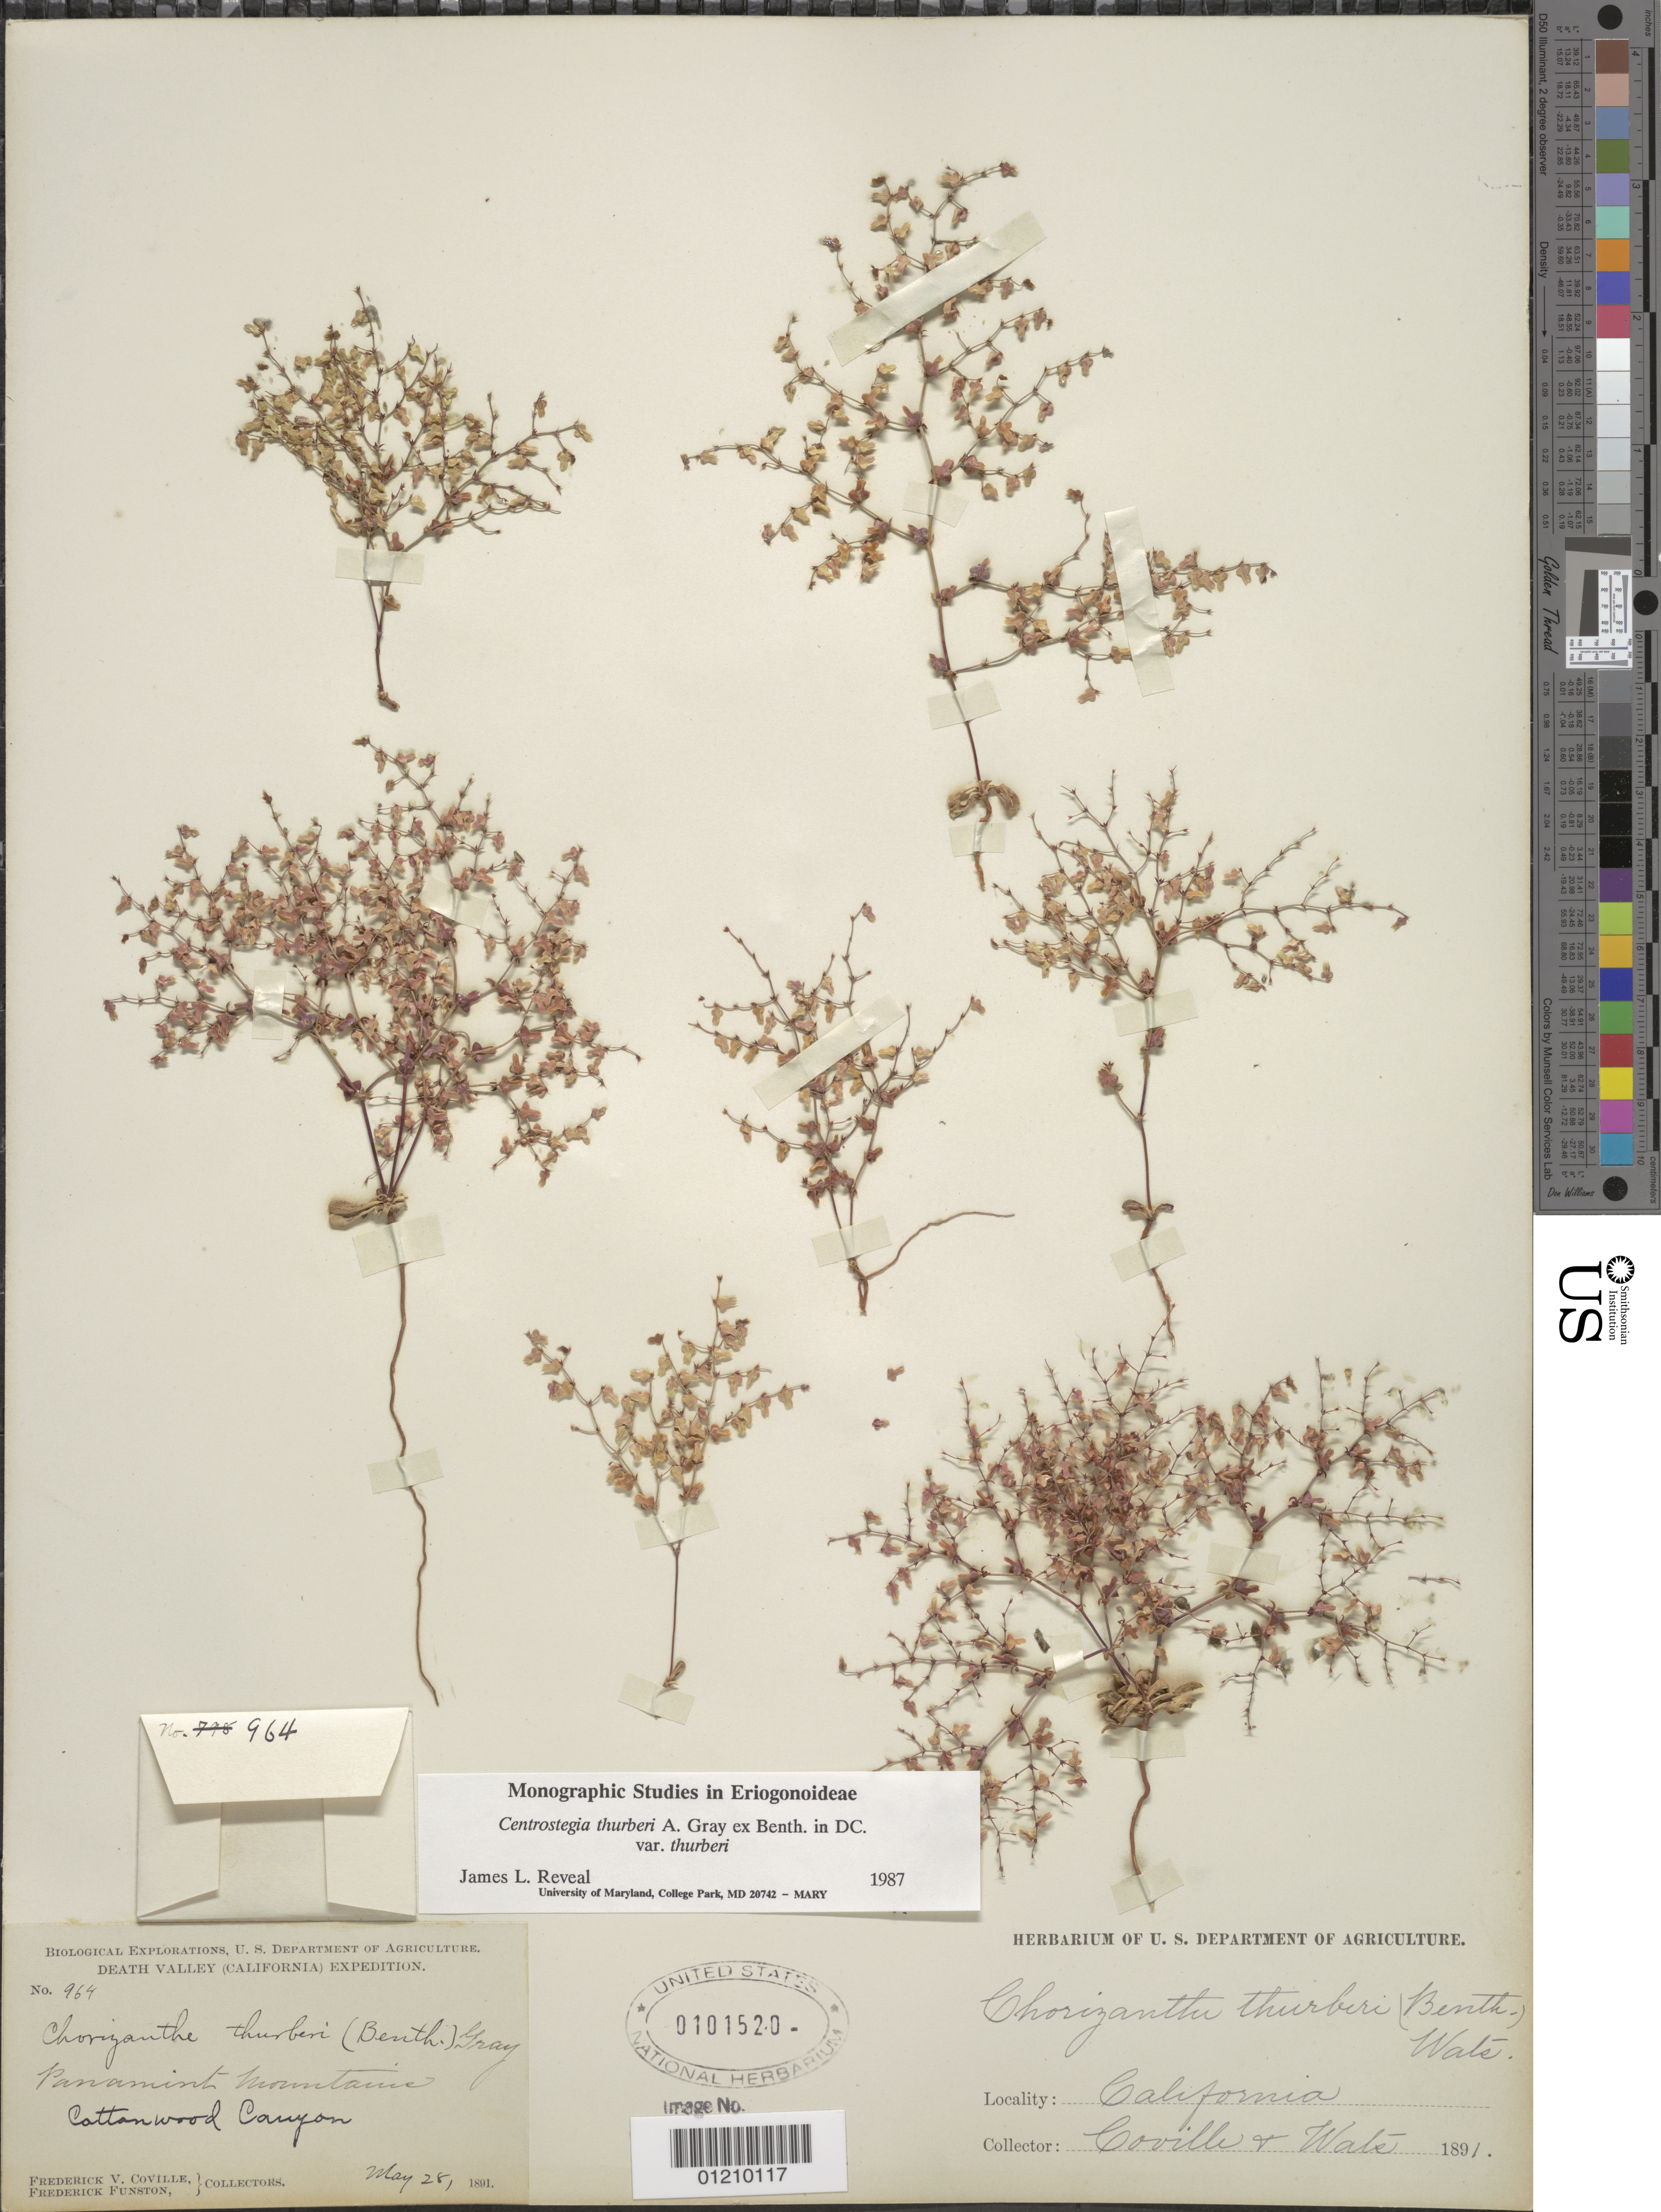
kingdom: Plantae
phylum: Tracheophyta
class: Magnoliopsida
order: Caryophyllales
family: Polygonaceae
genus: Centrostegia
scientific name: Centrostegia thurberi var. thurberi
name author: A. Gray ex Benth.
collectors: F. V. Coville & F. Funston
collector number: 964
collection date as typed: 29 May 1891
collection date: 1891-05-29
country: United States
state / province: California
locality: Cottonwood Canyon, Panamint Mts.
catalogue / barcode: US 101520